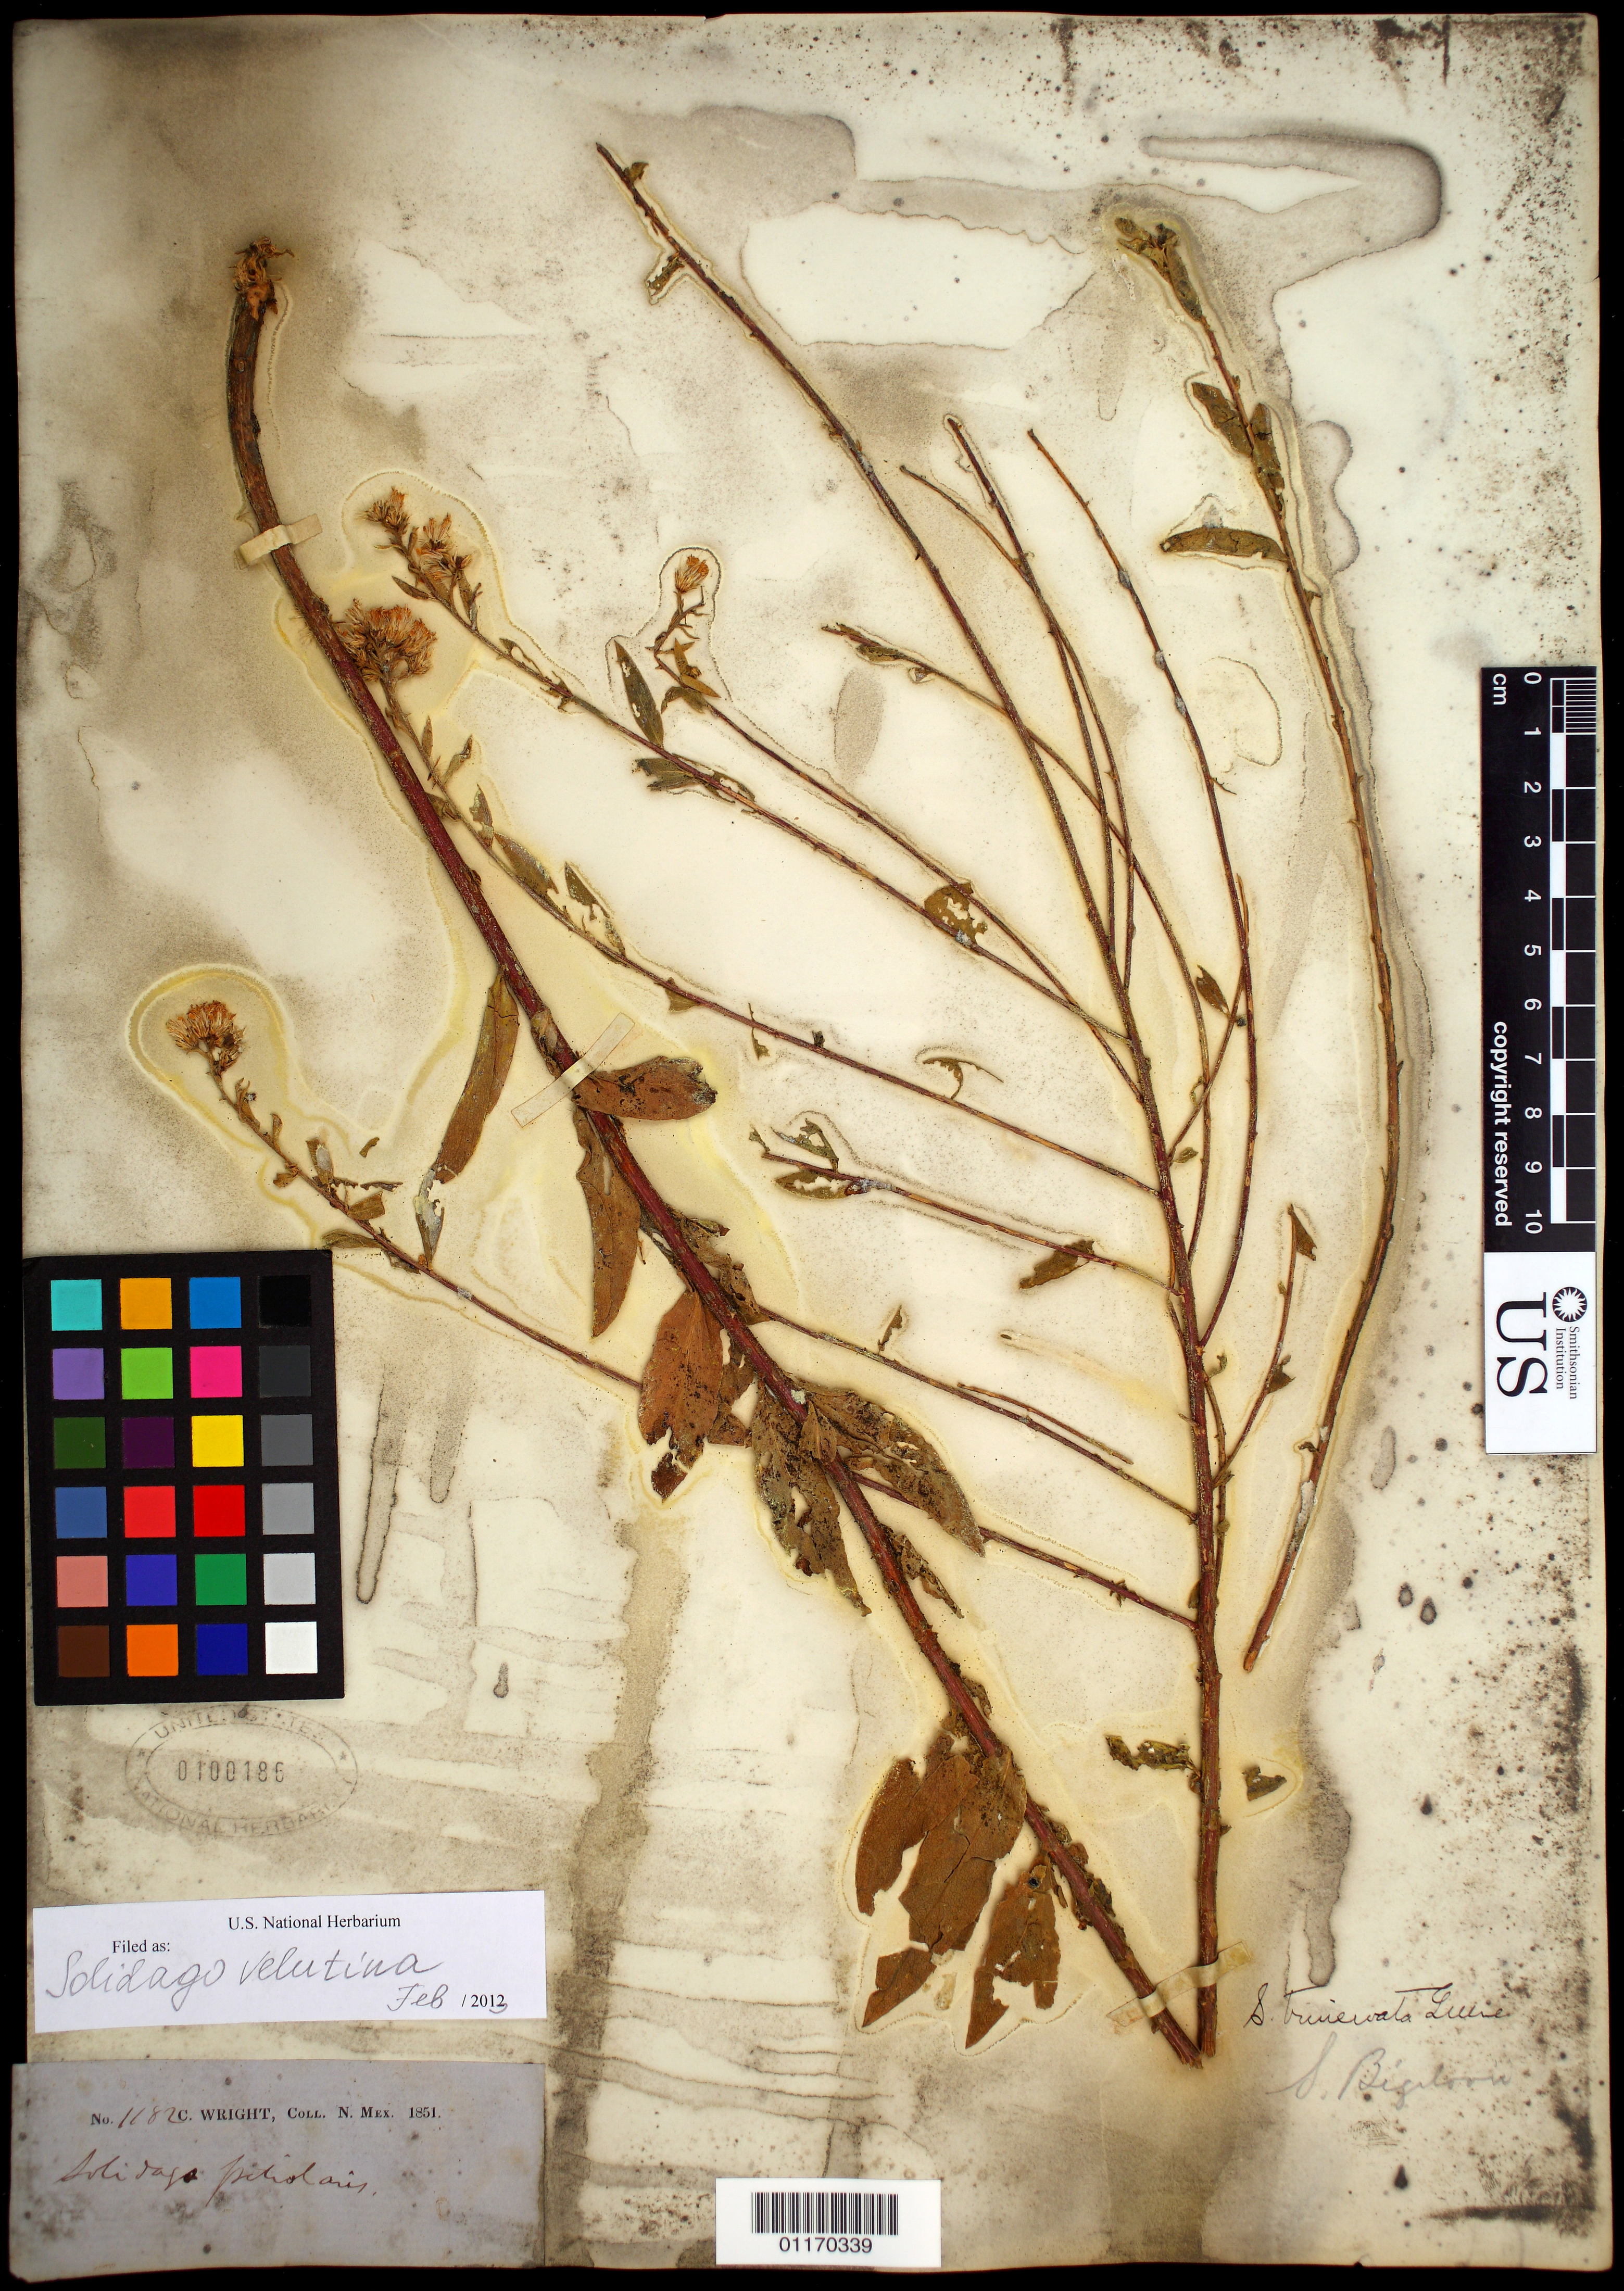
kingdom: Plantae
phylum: Tracheophyta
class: Magnoliopsida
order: Asterales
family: Asteraceae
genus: Solidago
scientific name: Solidago velutina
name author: DC.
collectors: C. Wright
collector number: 1182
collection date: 1851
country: United States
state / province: New Mexico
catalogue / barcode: US 100186